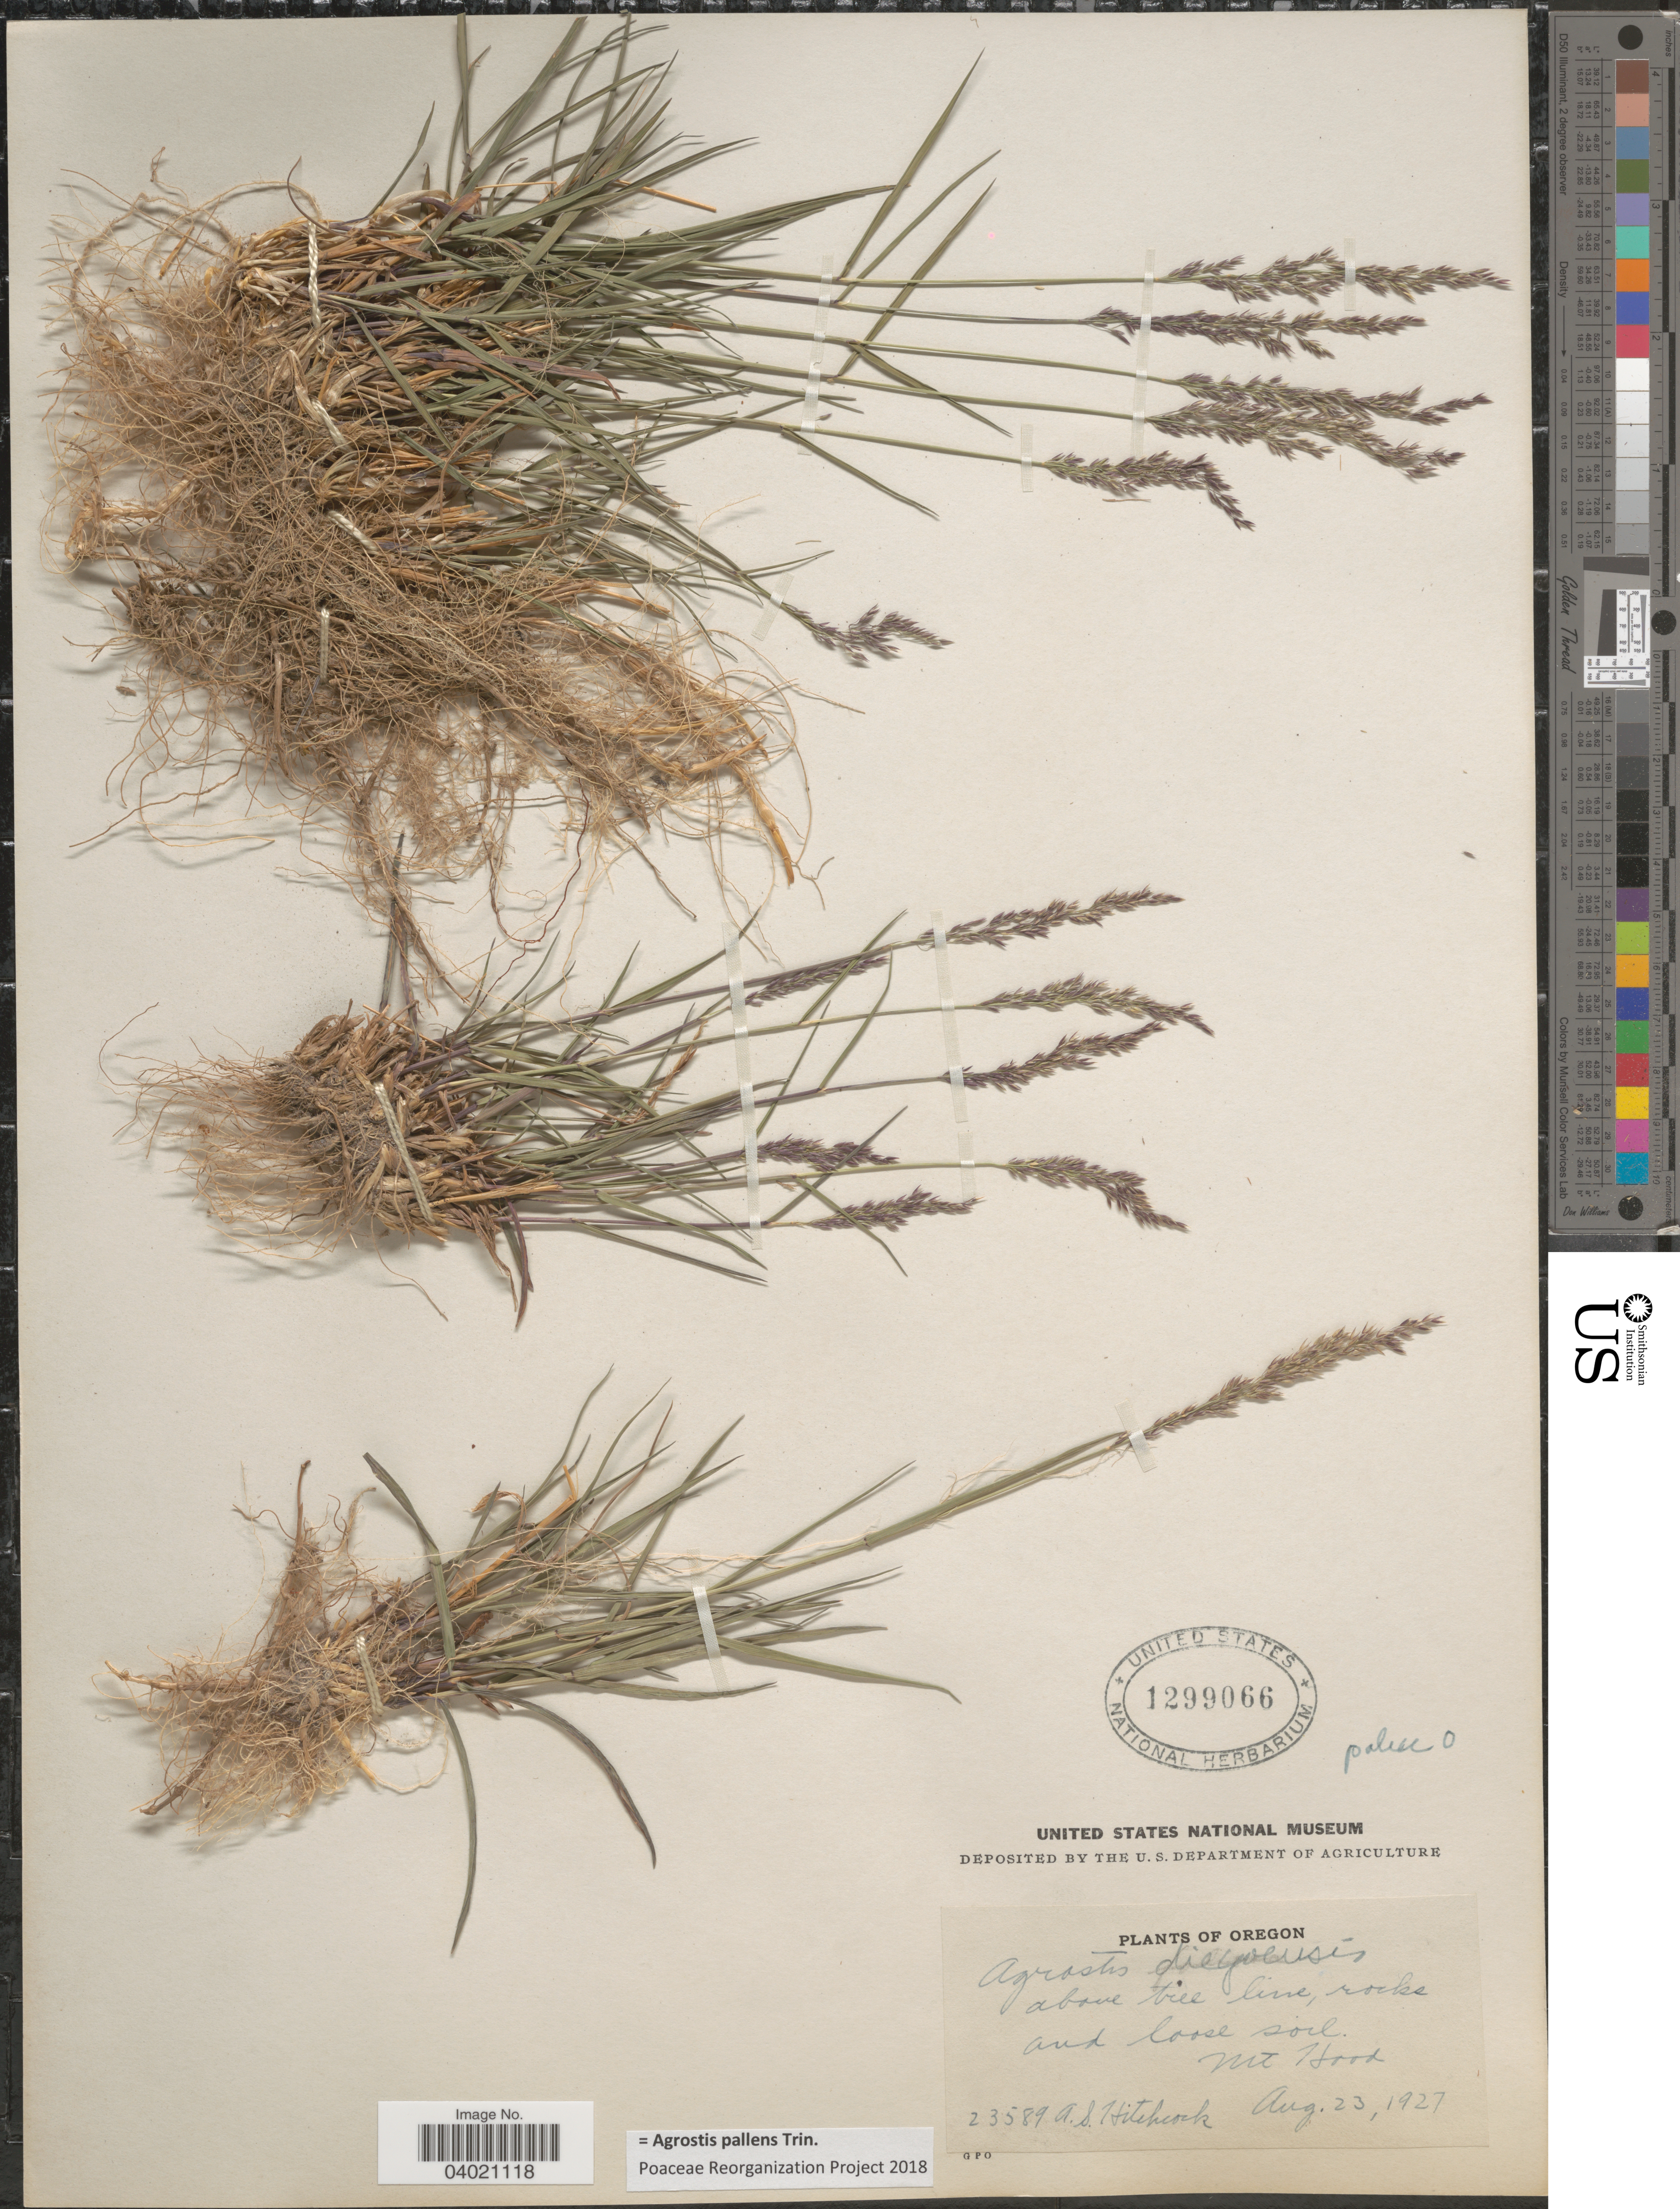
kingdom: Plantae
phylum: Tracheophyta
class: Liliopsida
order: Poales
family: Poaceae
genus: Agrostis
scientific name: Agrostis pallens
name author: Trin.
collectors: A. S. Hitchcock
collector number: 23589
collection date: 1927-08-23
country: United States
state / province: Oregon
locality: Mt. Hood.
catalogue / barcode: US 1299066